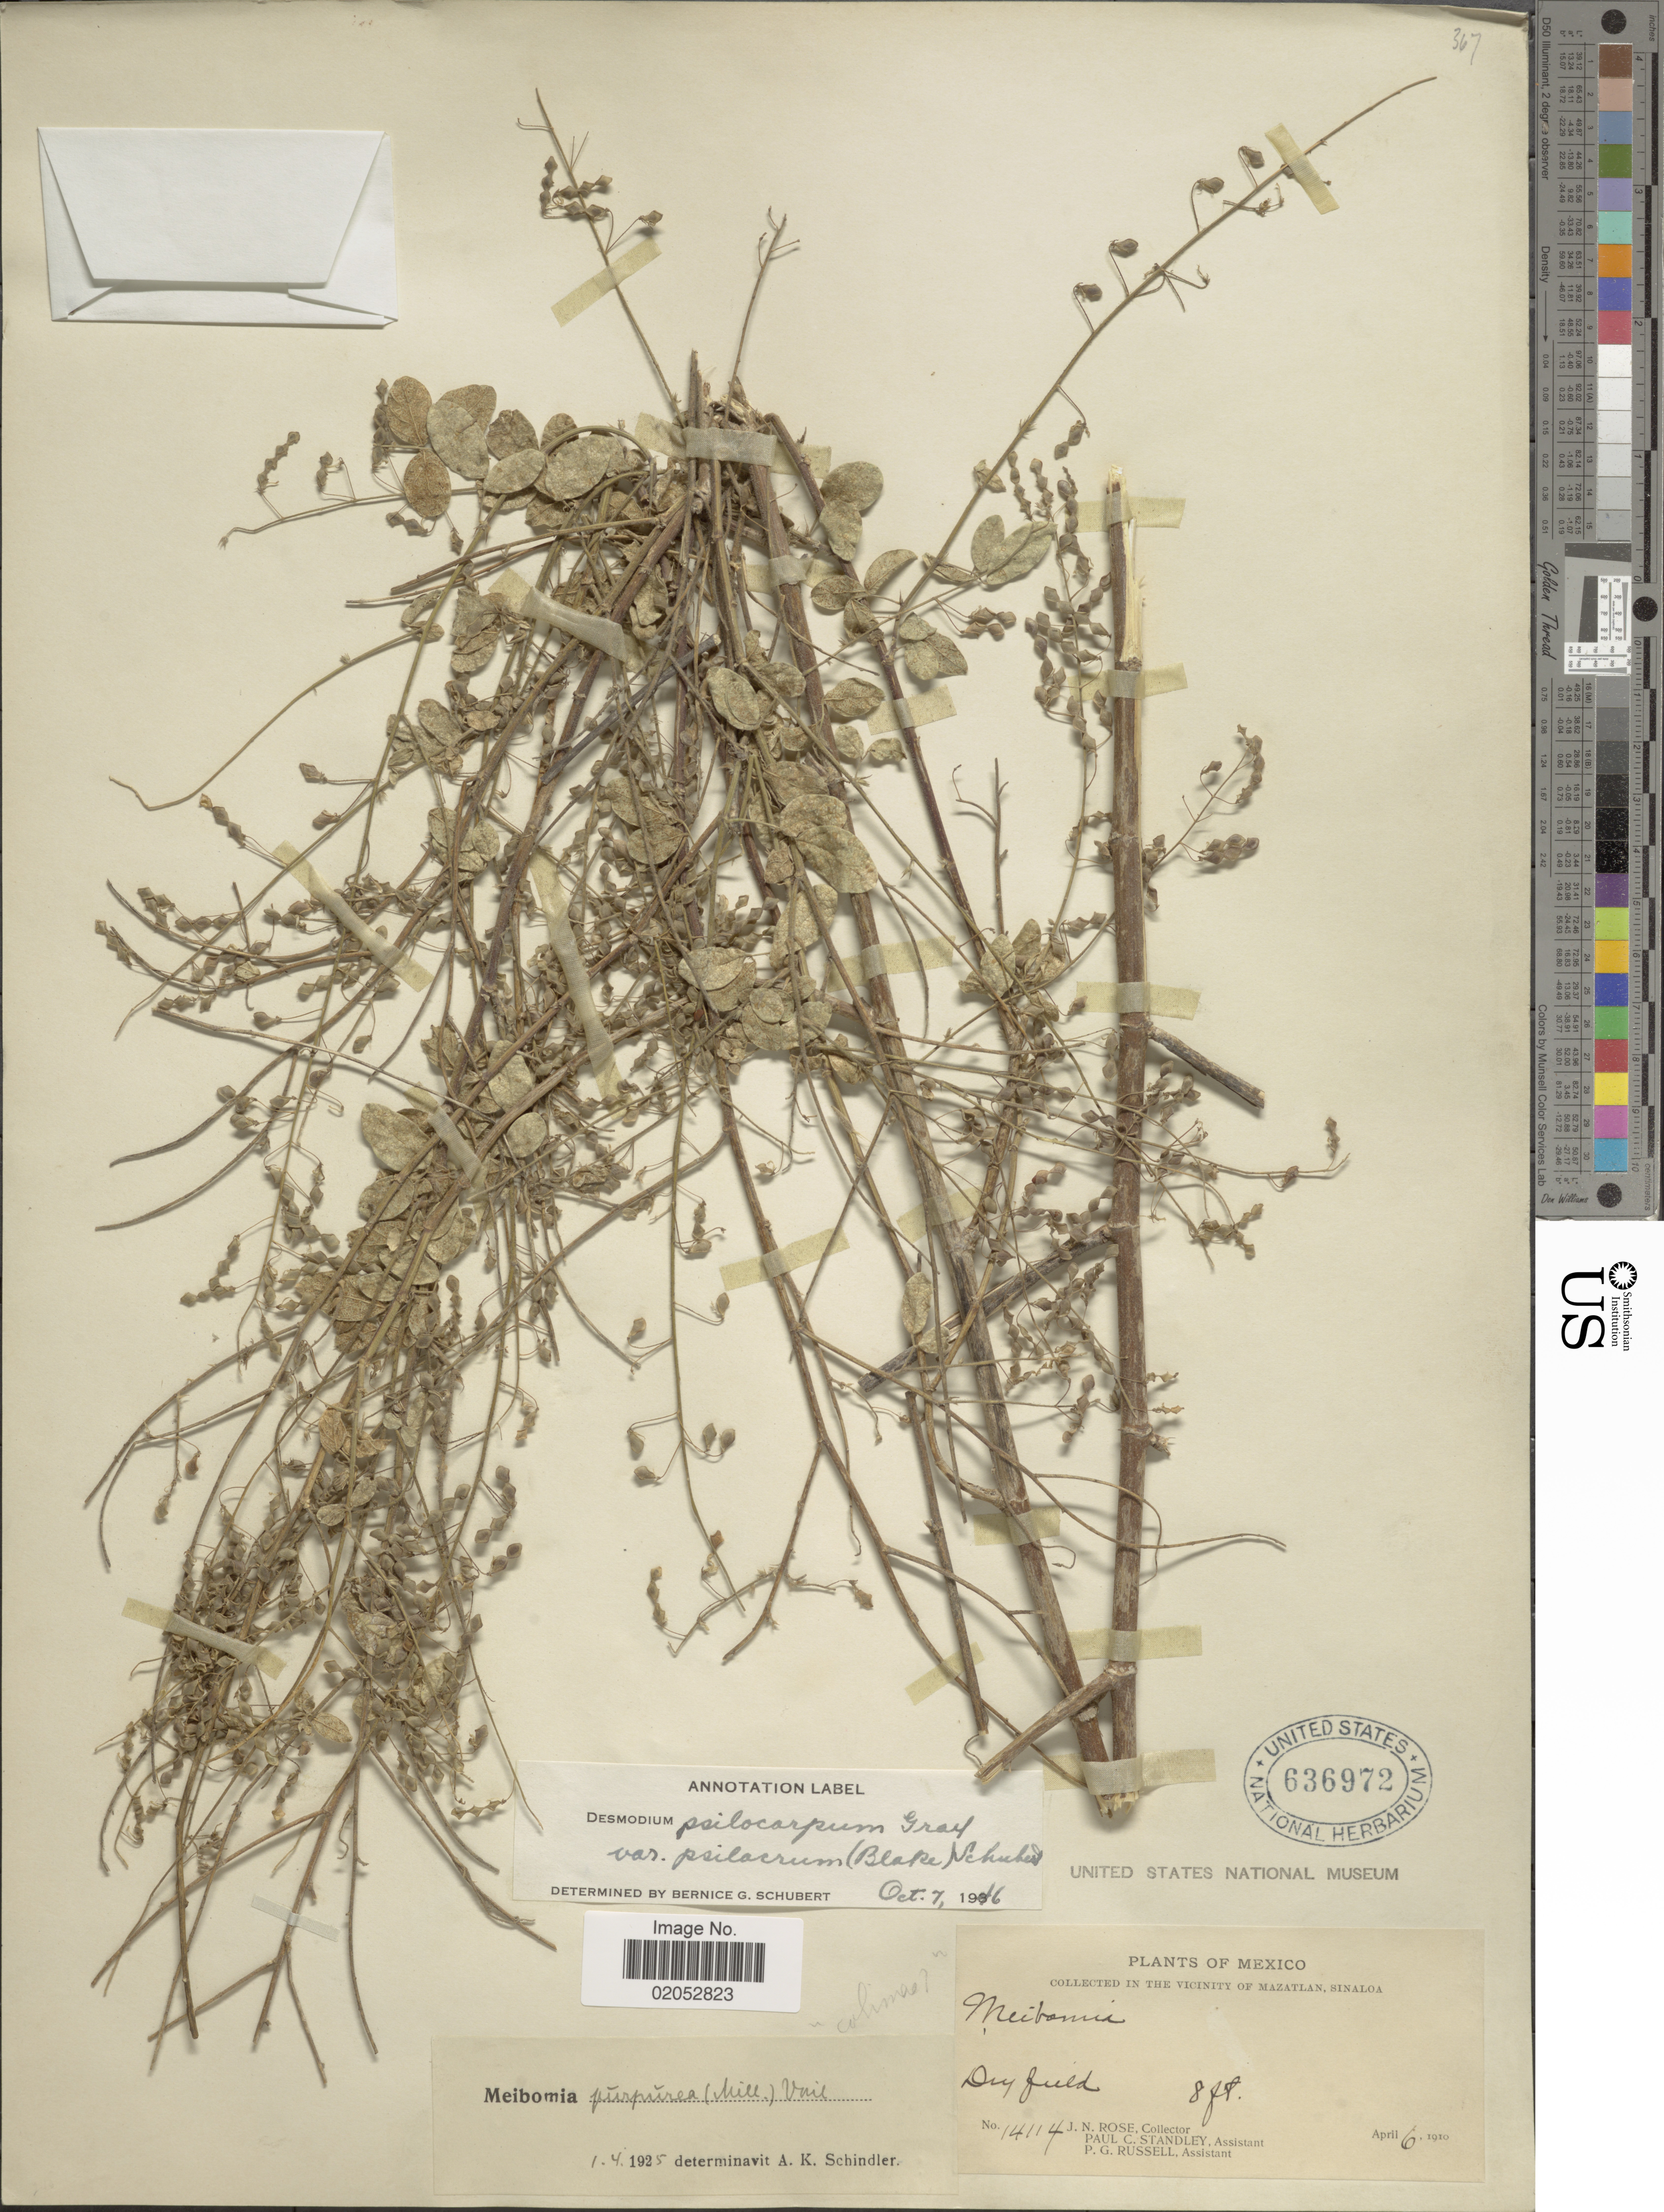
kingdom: Plantae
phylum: Tracheophyta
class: Magnoliopsida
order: Fabales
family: Fabaceae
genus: Desmodium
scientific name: Desmodium psilocarpum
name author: A. Gray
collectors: J. N. Rose, P. C. Standley & P. G. Russell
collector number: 14114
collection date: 1910-04-06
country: Mexico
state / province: Sinaloa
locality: In the vicinity of Mazatlan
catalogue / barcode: US 636972